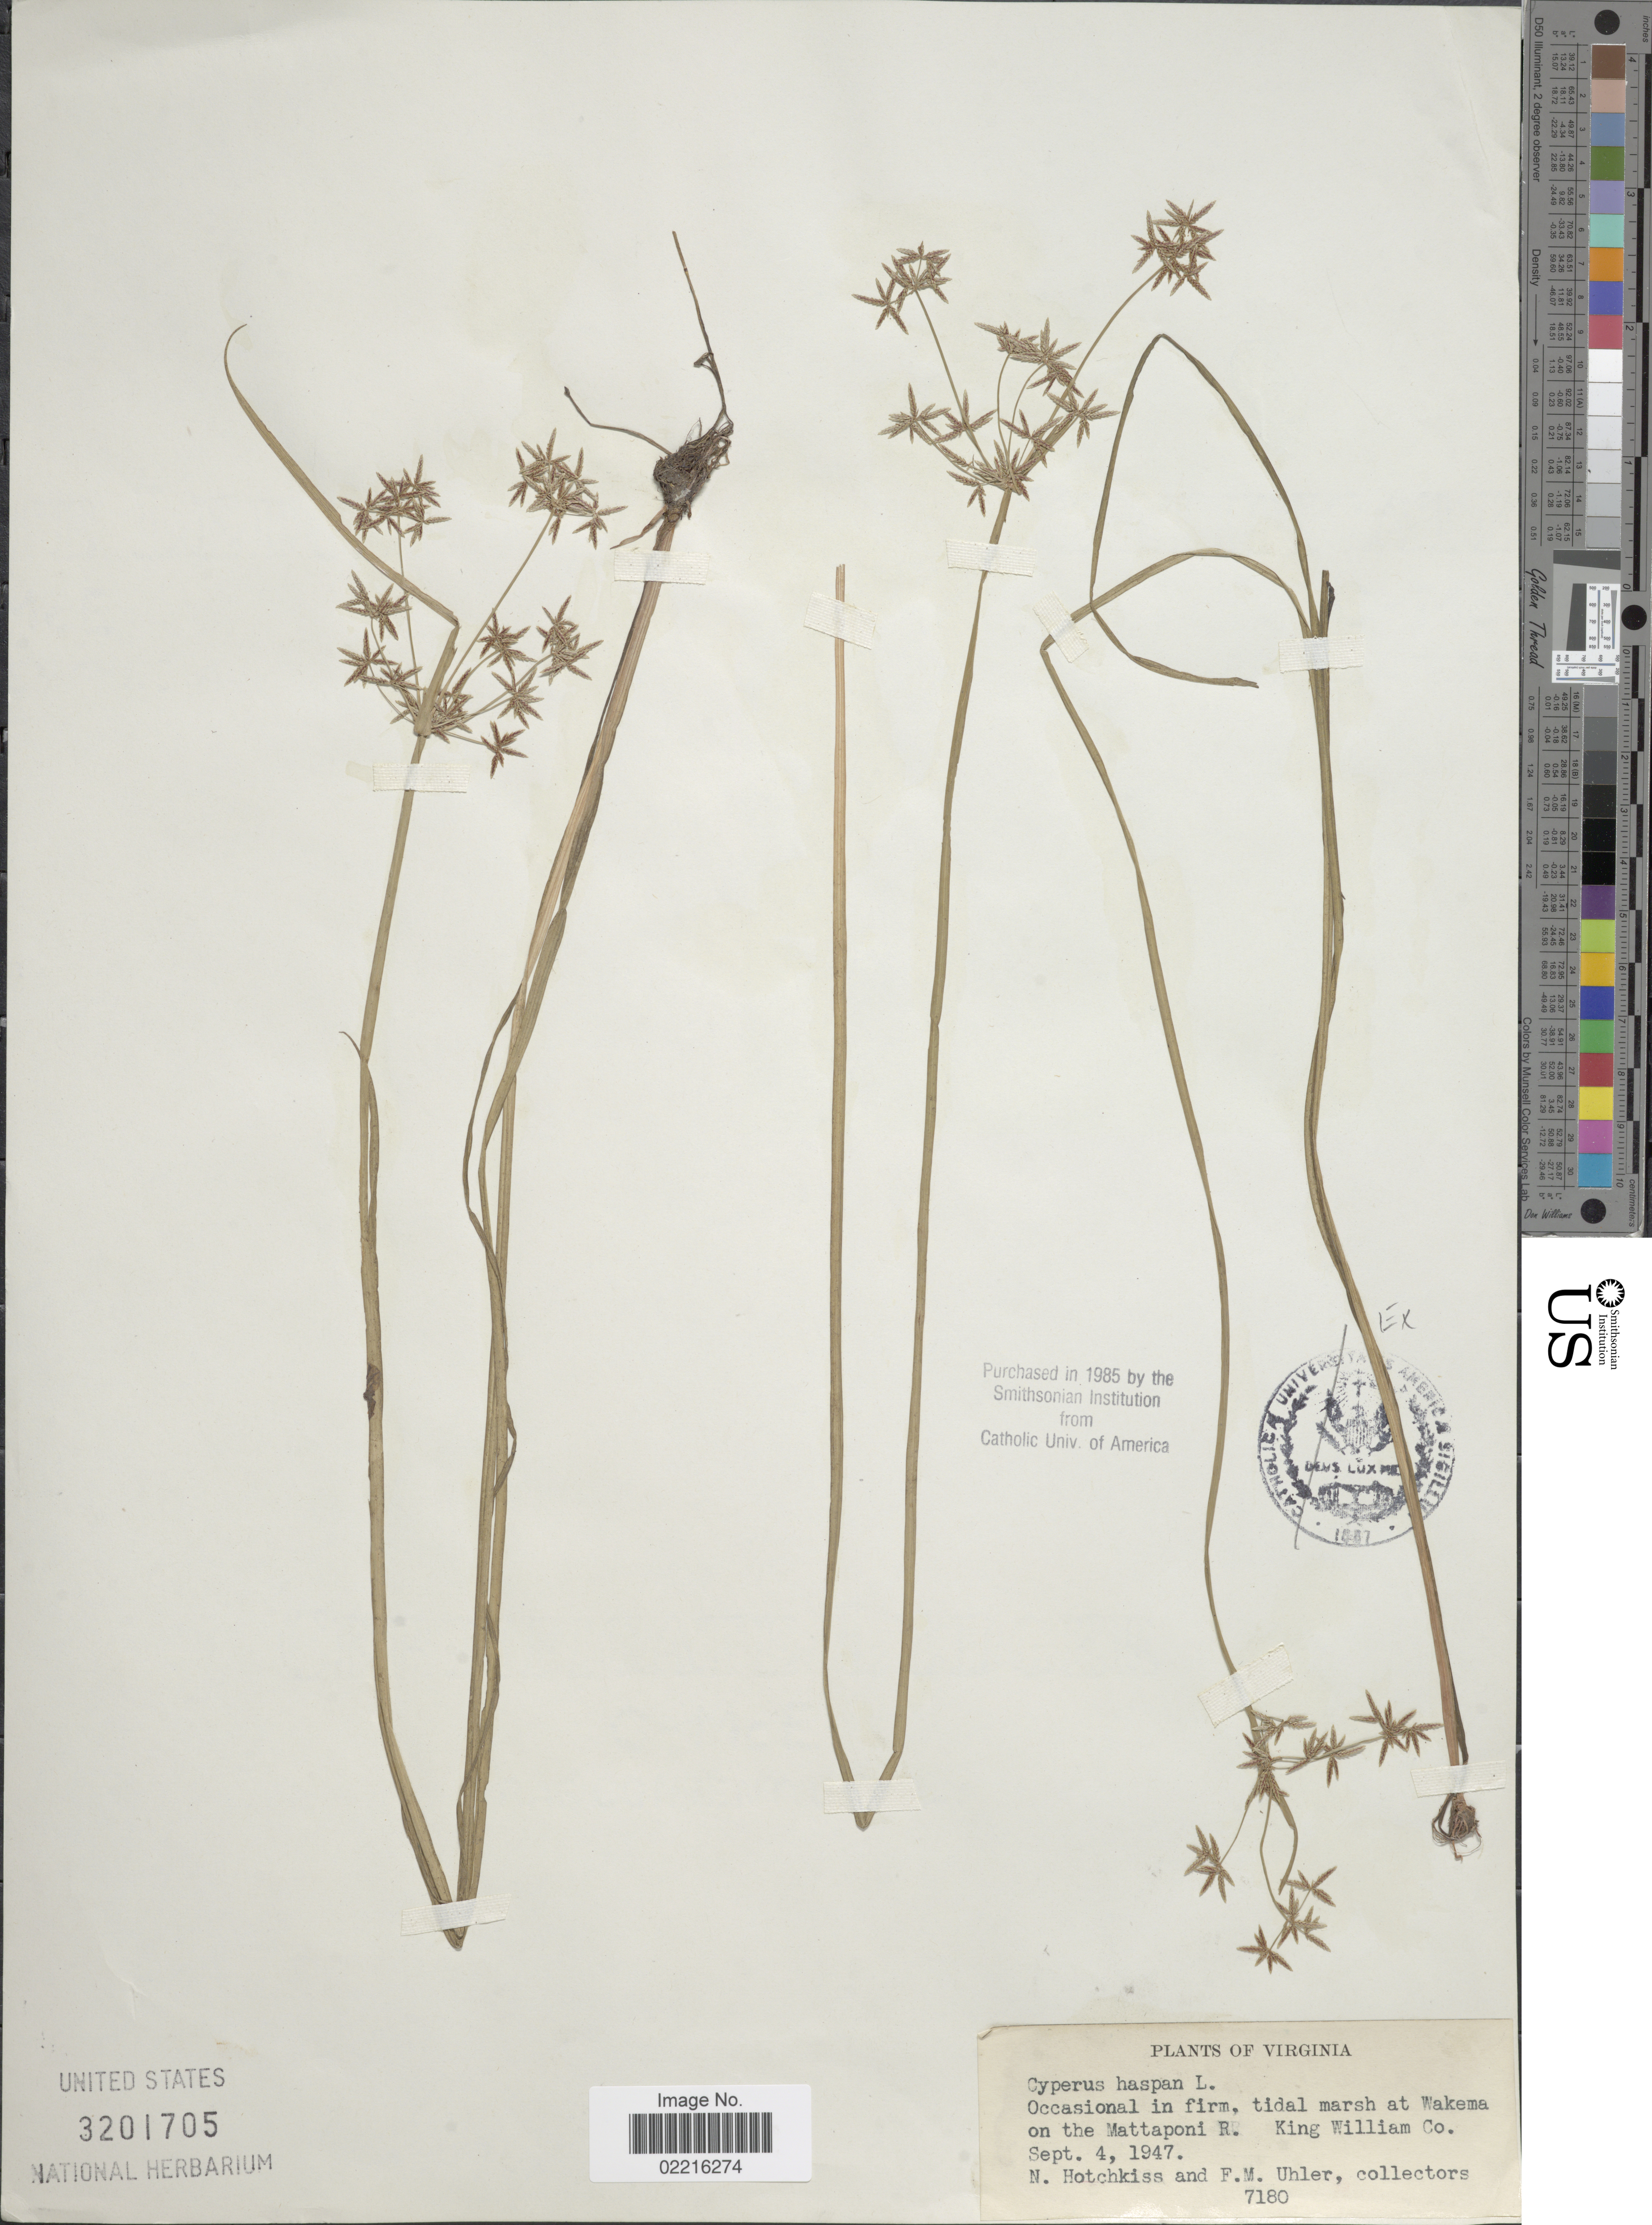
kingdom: Plantae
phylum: Tracheophyta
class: Liliopsida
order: Poales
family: Cyperaceae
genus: Cyperus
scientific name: Cyperus haspan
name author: L.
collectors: N. Hotchkiss & F. M. Uhler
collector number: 7180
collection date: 1947-09-04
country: United States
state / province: Virginia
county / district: King William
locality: Wakema on the Mattaponi R., King William Co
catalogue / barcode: US 3201705